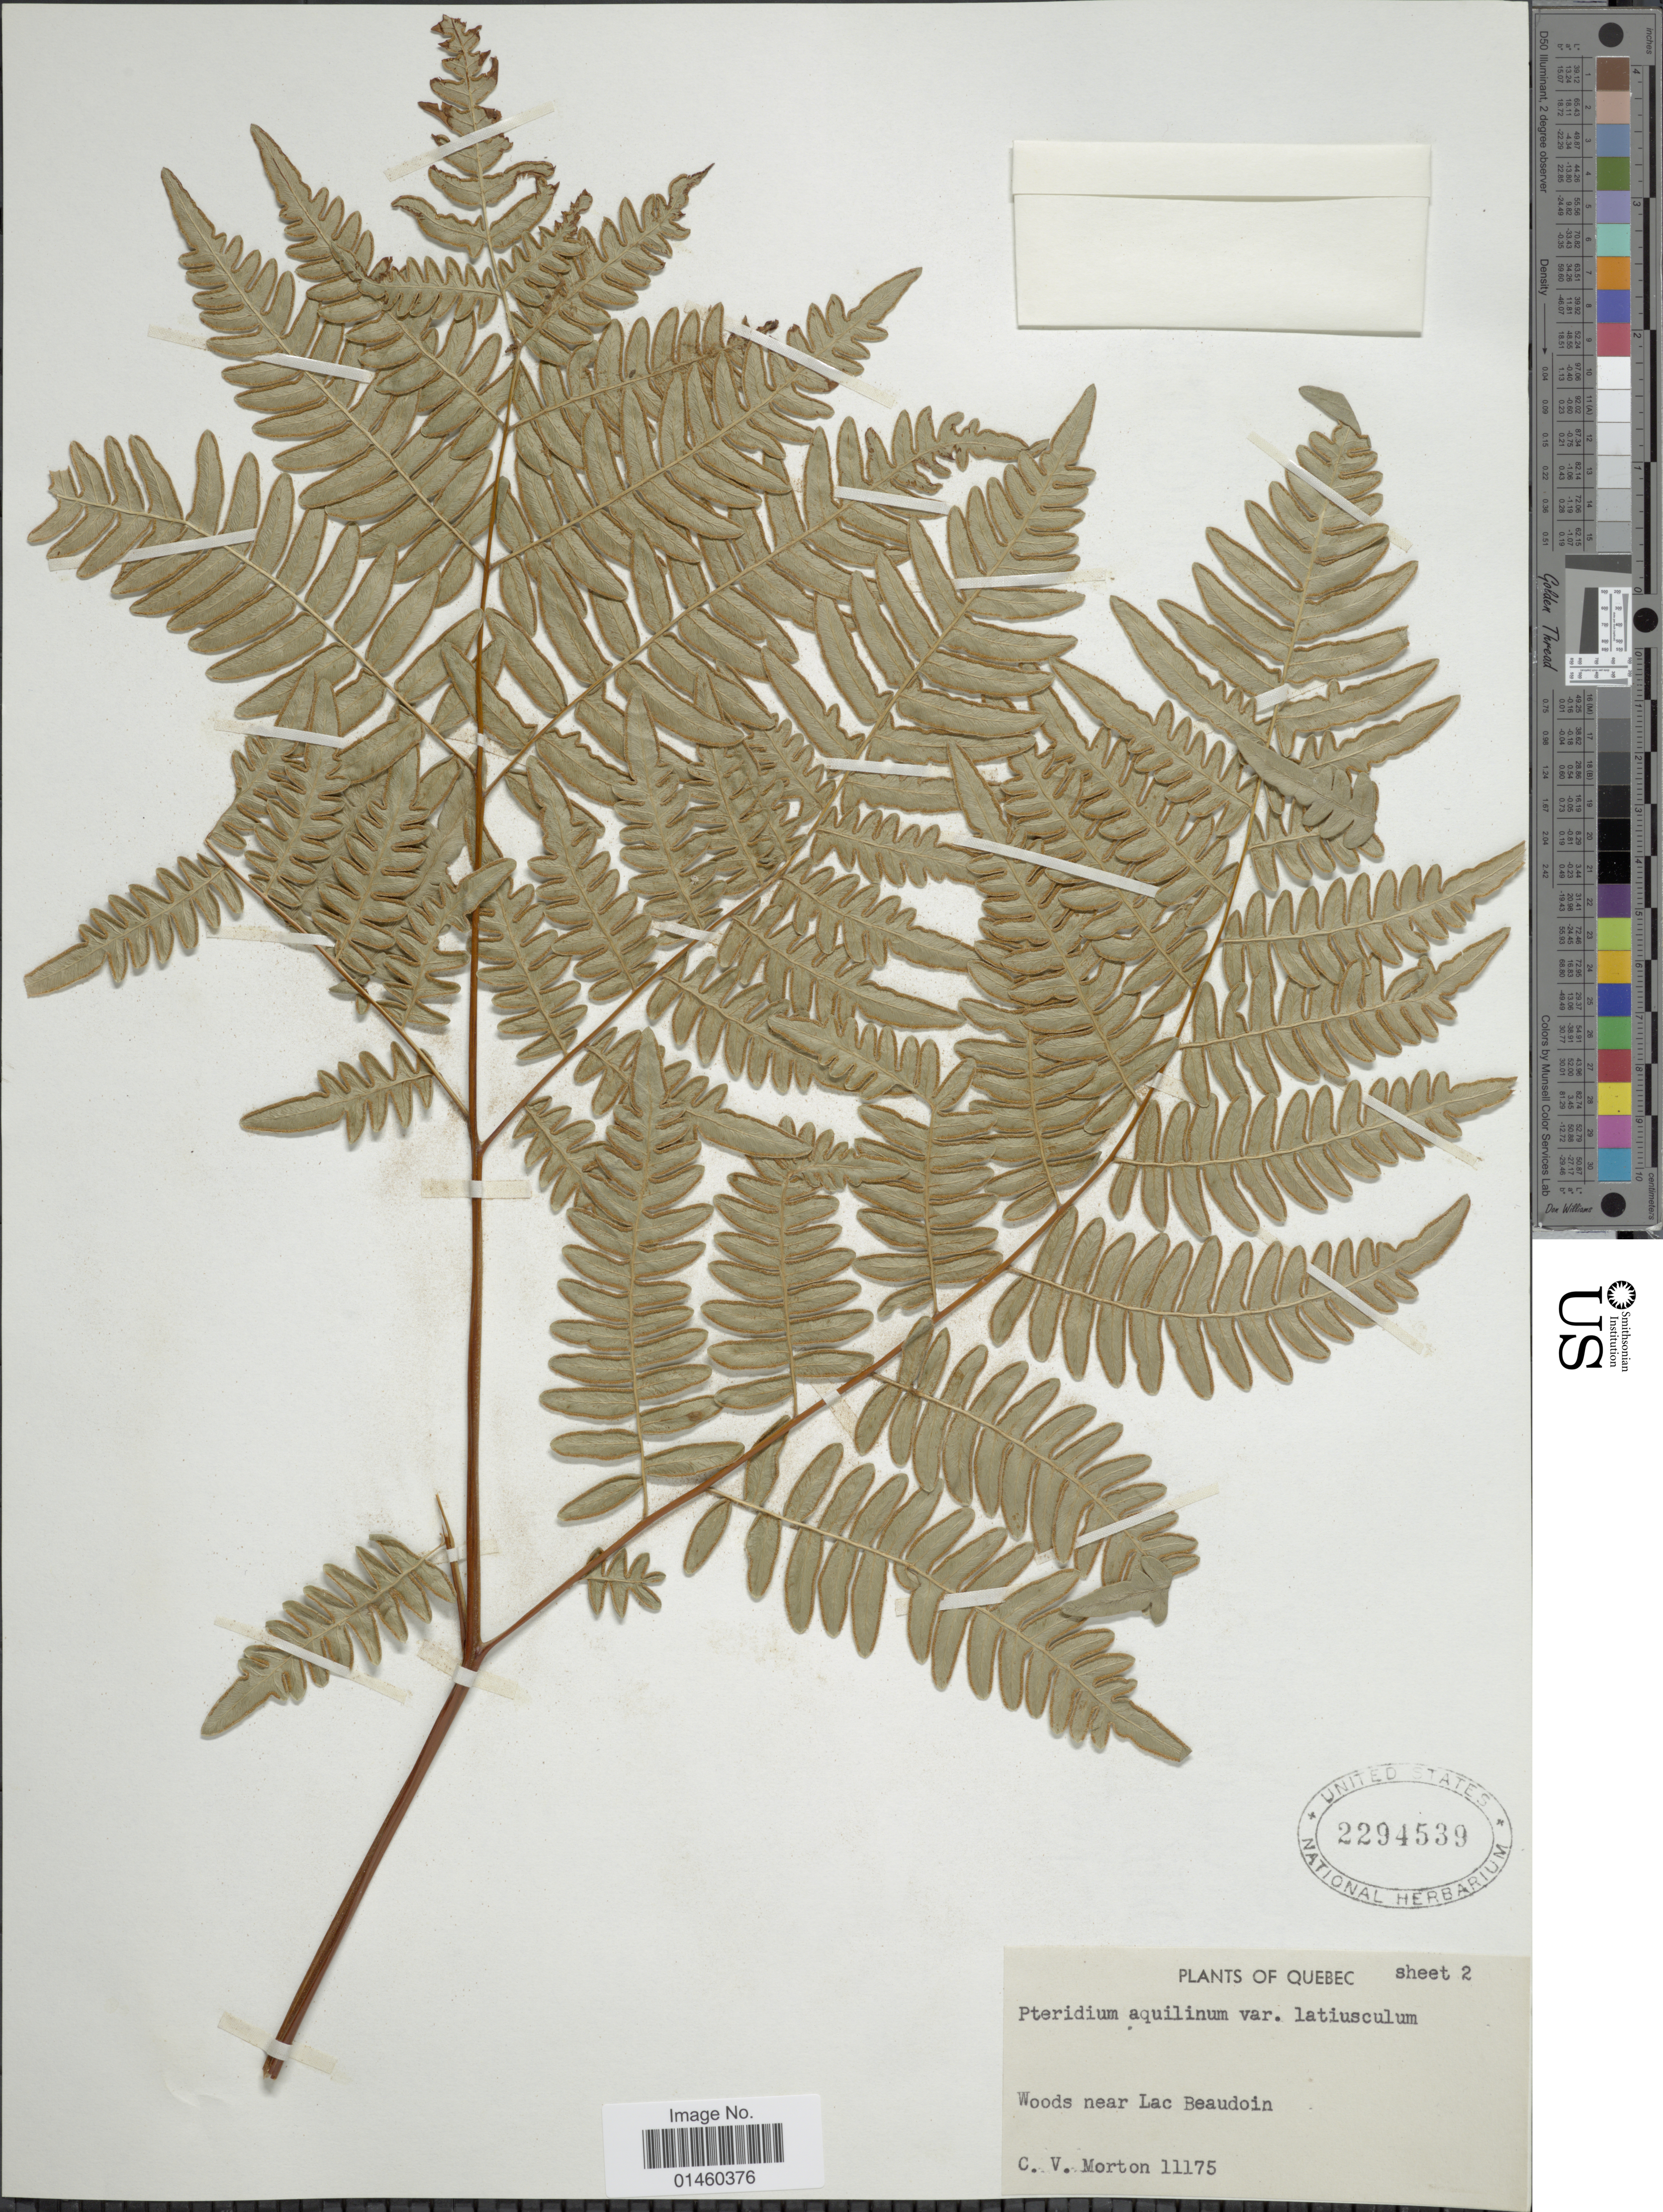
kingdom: Plantae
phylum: Tracheophyta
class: Polypodiopsida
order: Polypodiales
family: Dennstaedtiaceae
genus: Pteridium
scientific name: Pteridium aquilinum var. latiusculum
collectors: C. V. Morton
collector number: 11175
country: Canada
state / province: Quebec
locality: Woods near Lac Beaudoin.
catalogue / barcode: US 2294539